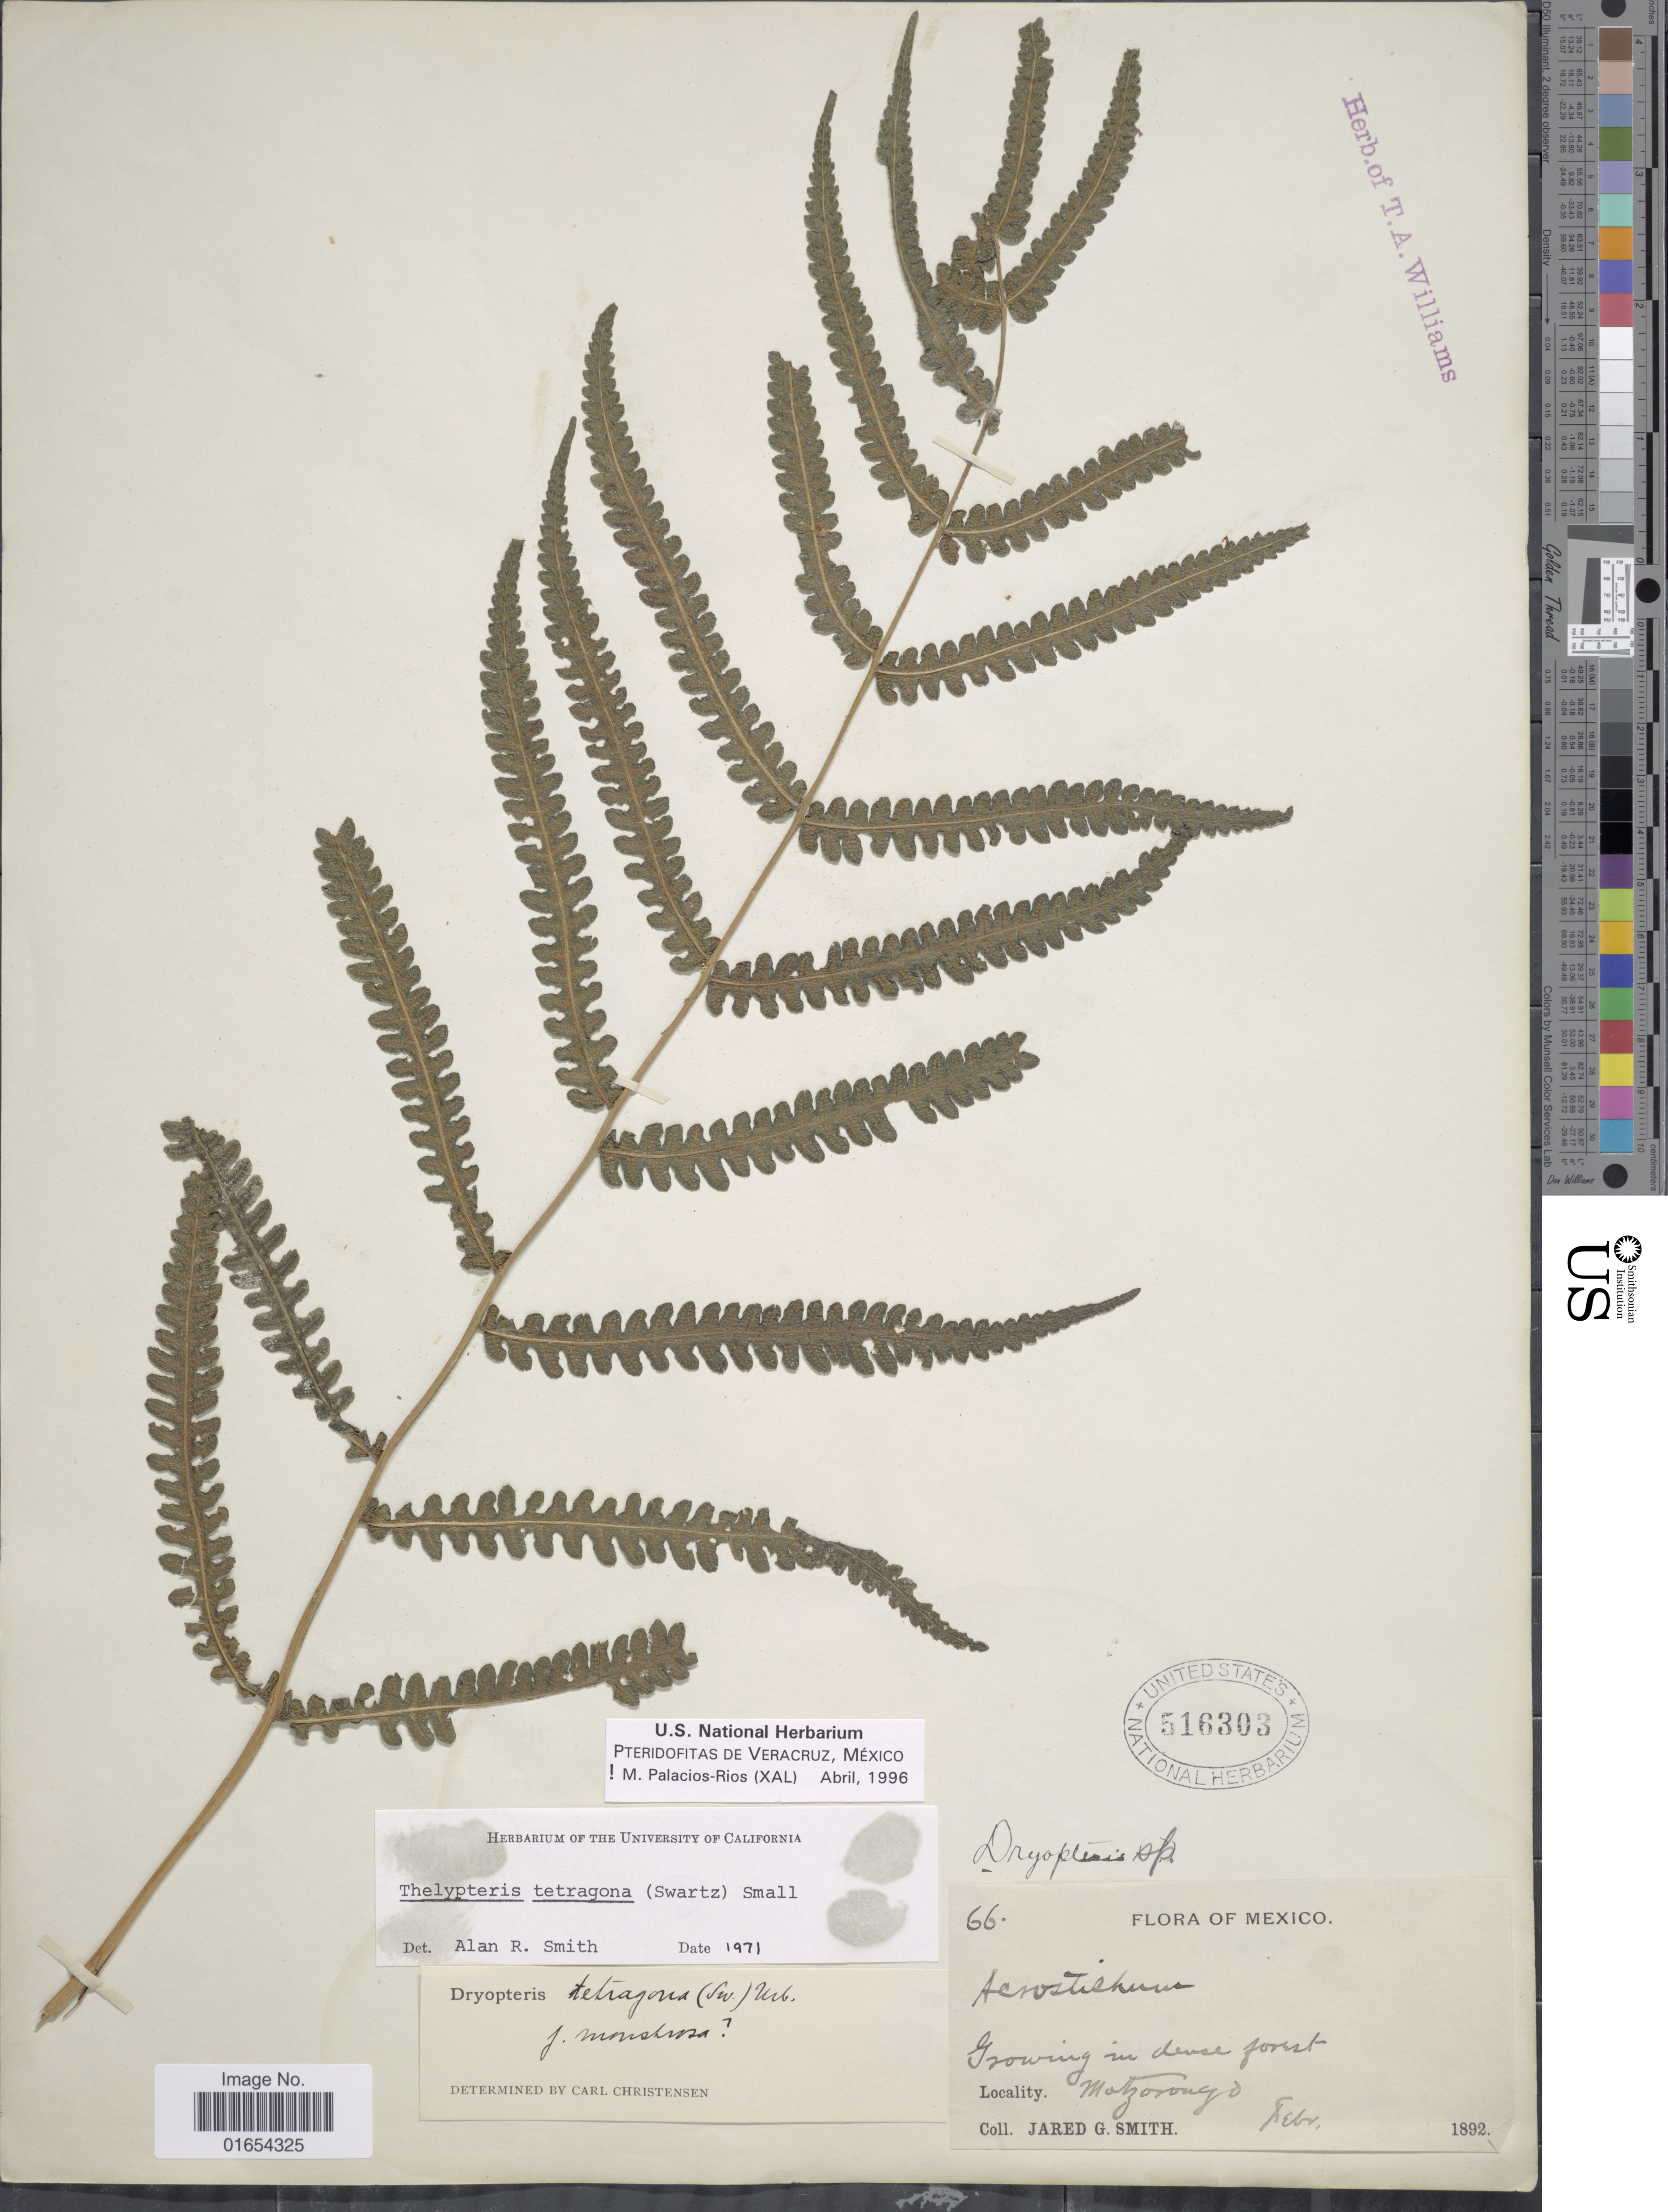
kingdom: Plantae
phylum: Tracheophyta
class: Polypodiopsida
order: Polypodiales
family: Thelypteridaceae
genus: Goniopteris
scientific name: Goniopteris tetragona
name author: (C. Presl) Sw.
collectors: J. G. Smith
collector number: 66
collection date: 1892-02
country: Mexico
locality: Motzorongo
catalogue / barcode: US 516303